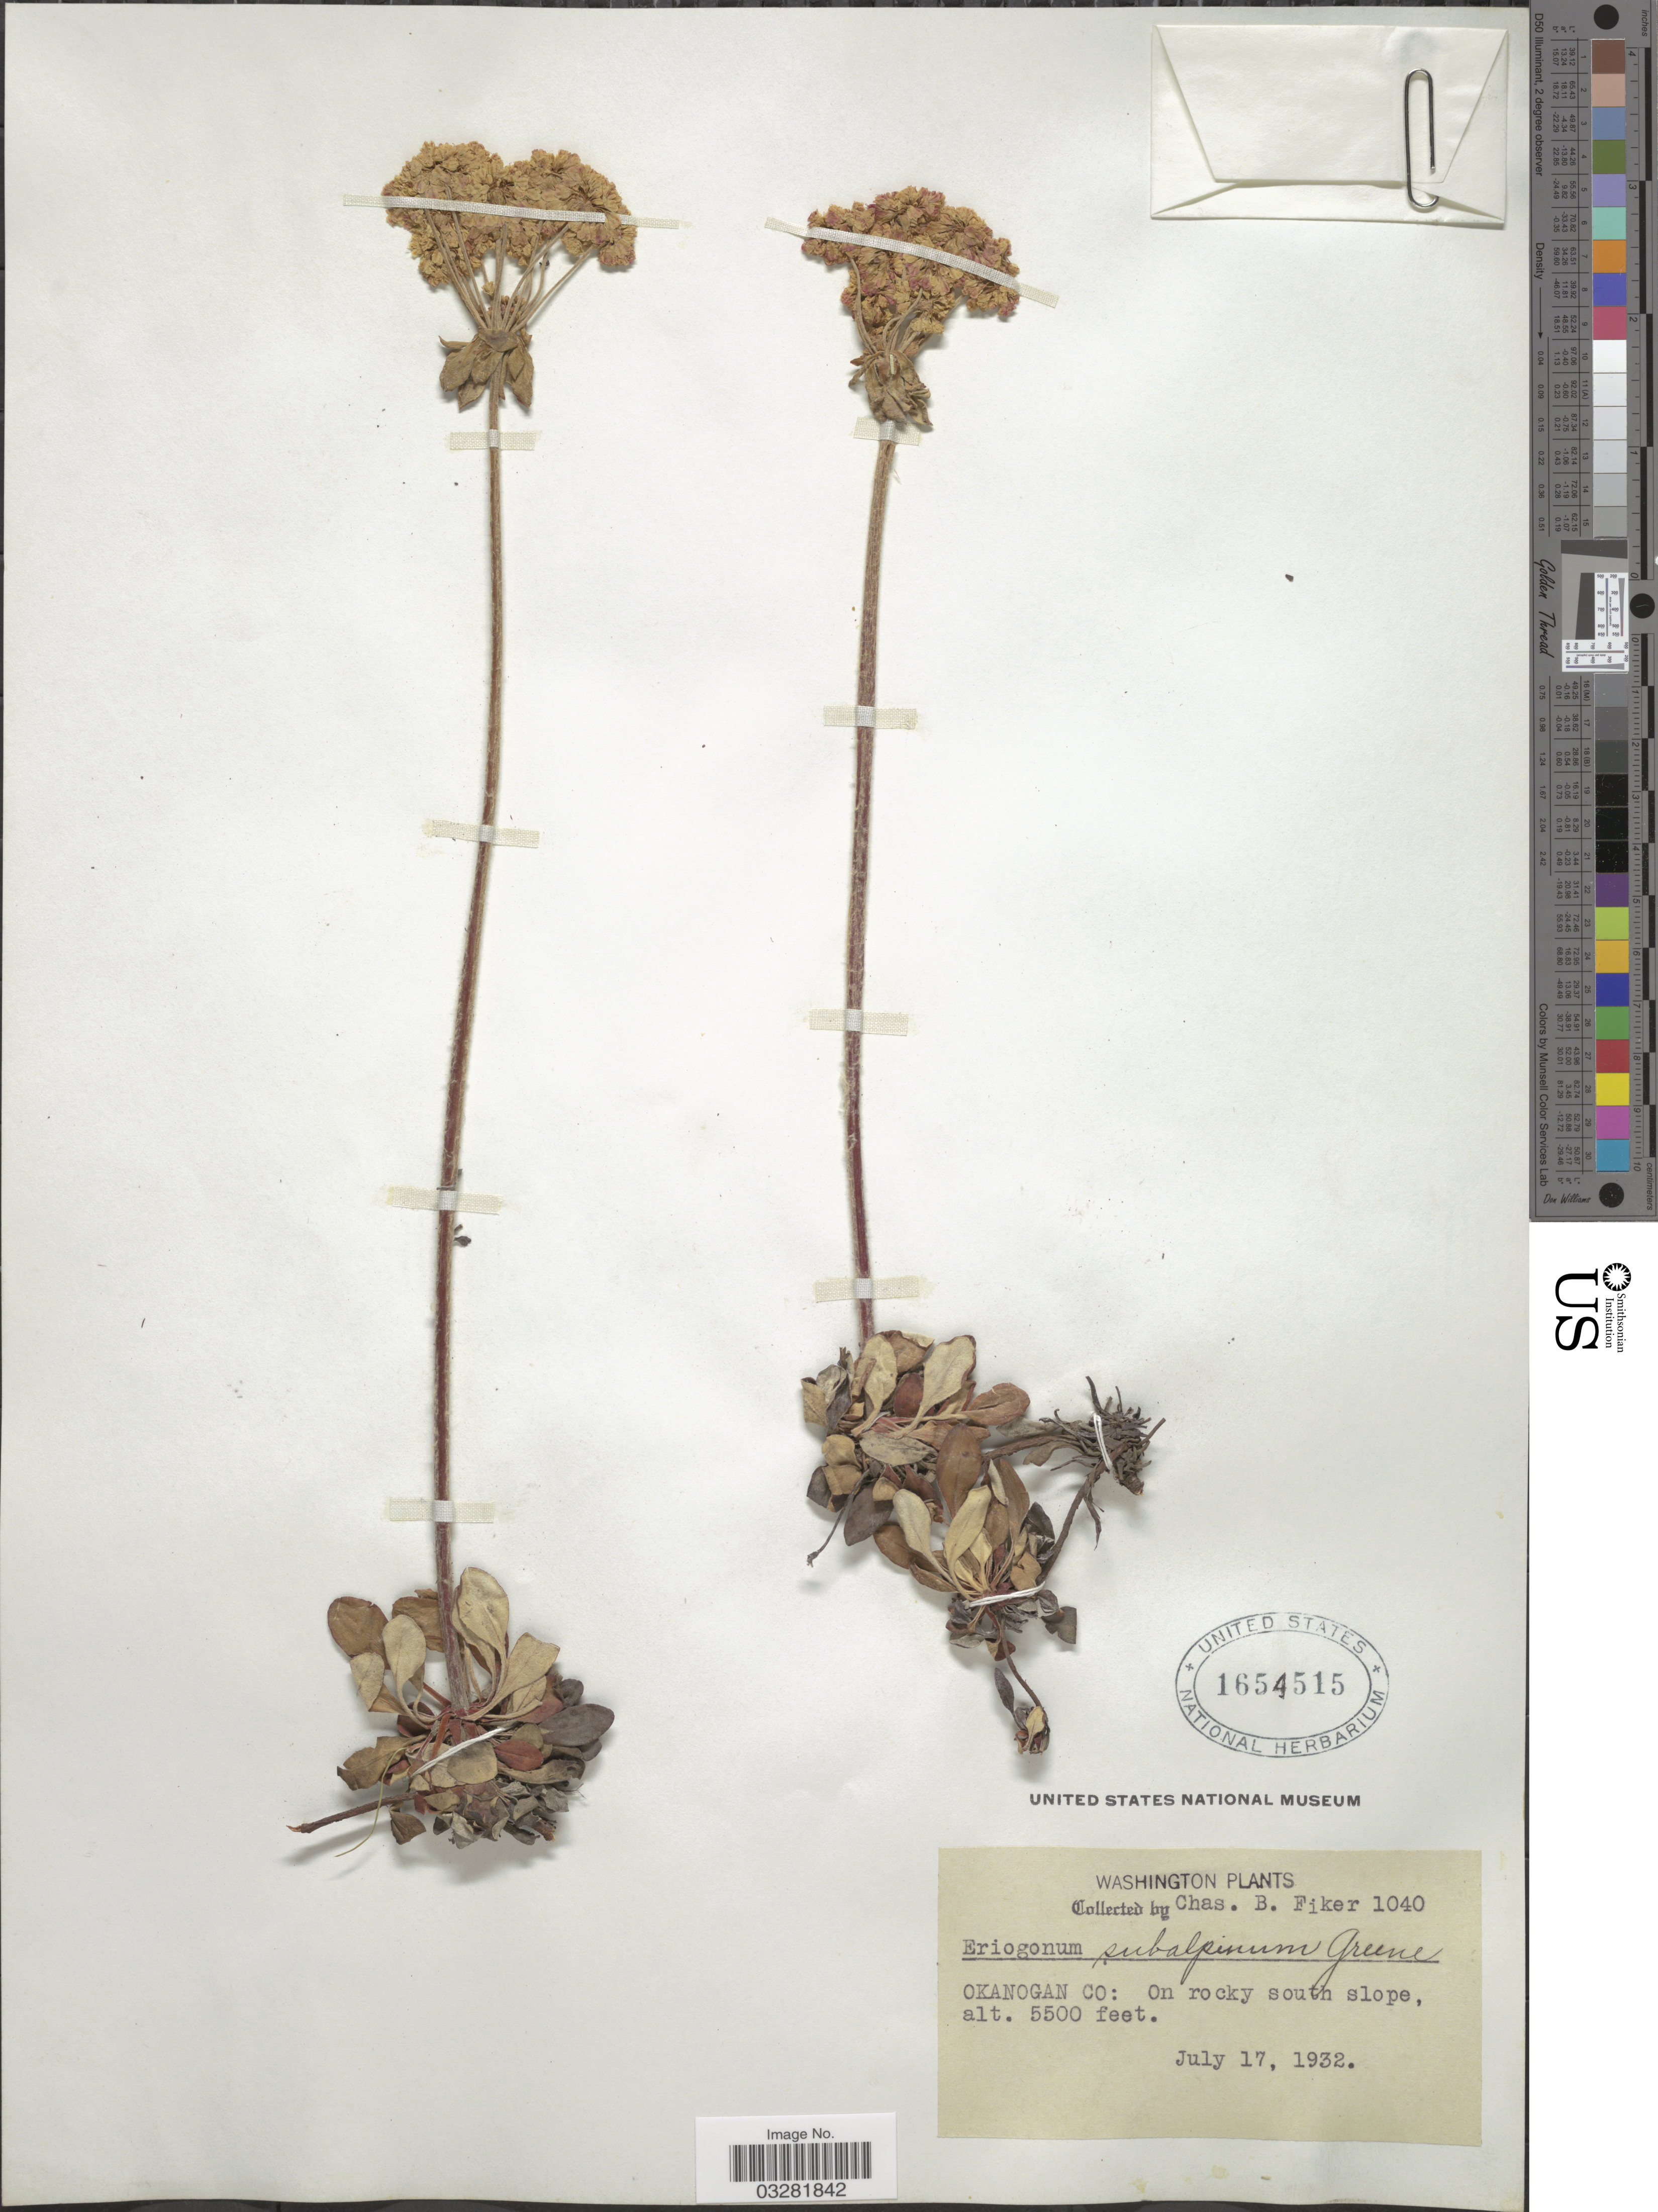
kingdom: Plantae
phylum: Tracheophyta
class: Magnoliopsida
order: Caryophyllales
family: Polygonaceae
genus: Eriogonum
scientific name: Eriogonum umbellatum var. subalpinum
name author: M.E. Jones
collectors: C. Fiker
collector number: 1040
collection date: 1932-07-17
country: United States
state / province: Washington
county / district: Okanogan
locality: Okanogan Co: On rocky south slope.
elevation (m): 1676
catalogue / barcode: US 1654515